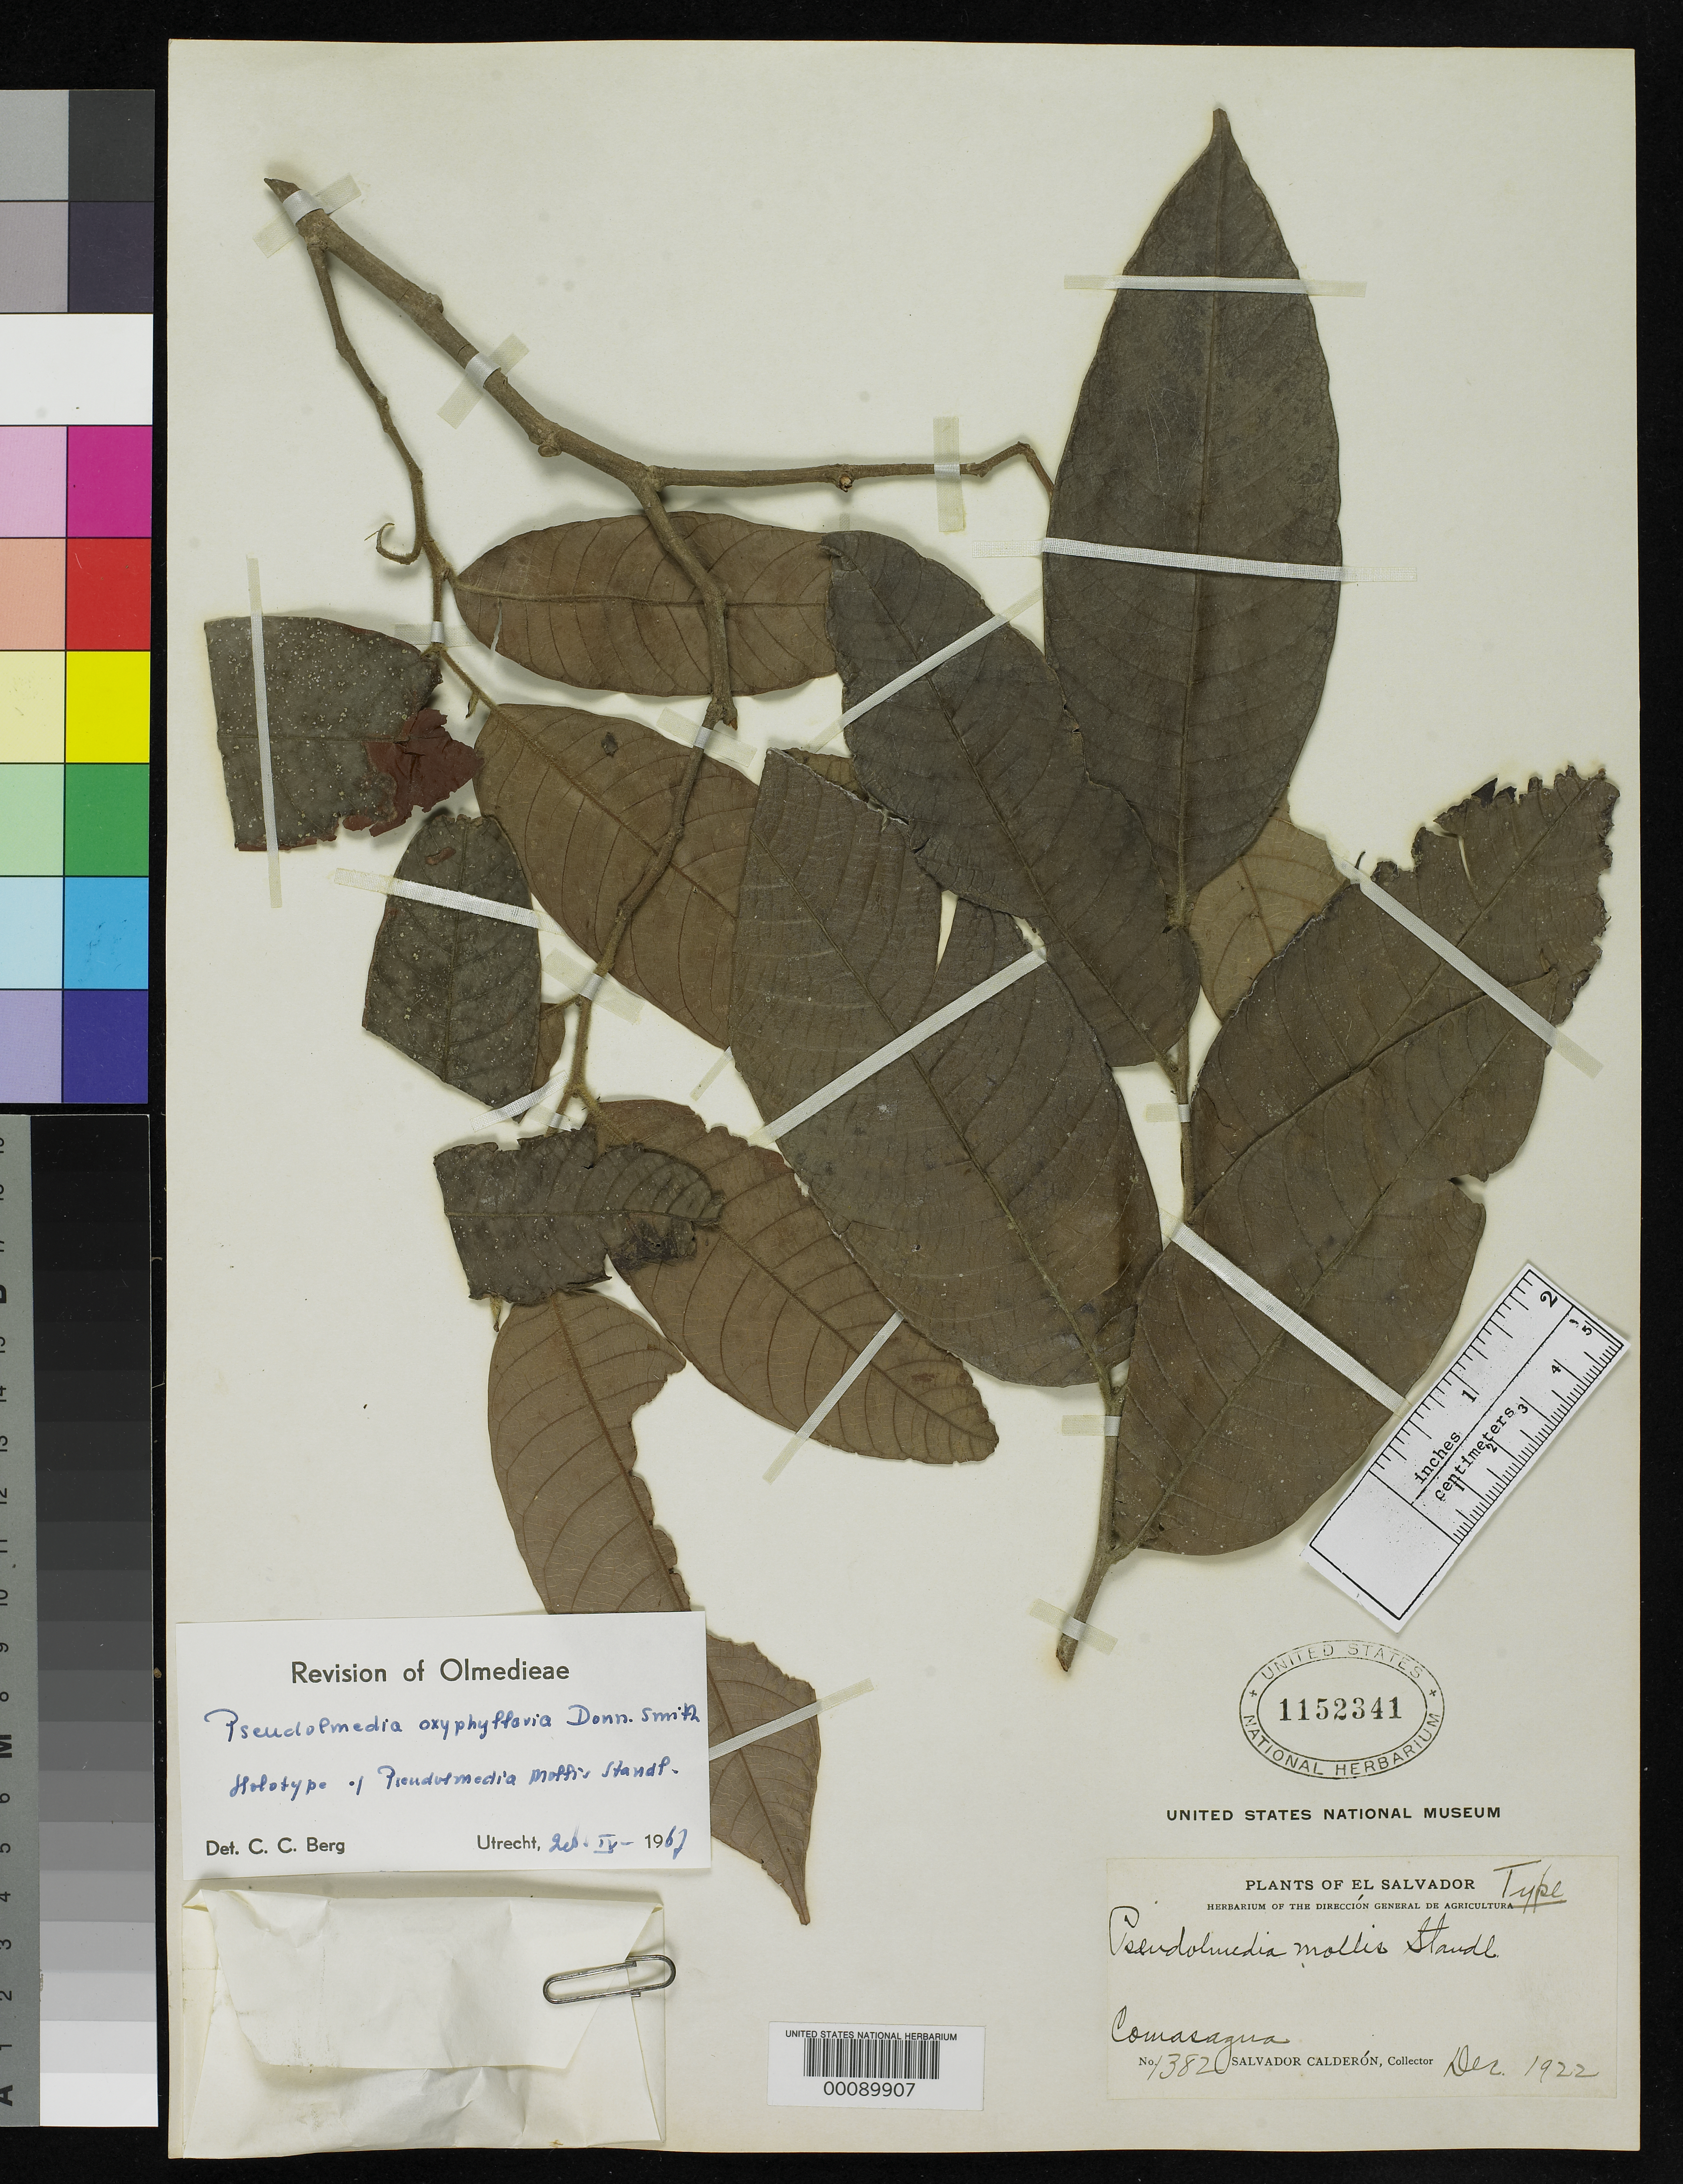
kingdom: Plantae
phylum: Tracheophyta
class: Magnoliopsida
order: Rosales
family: Moraceae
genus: Pseudolmedia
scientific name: Pseudolmedia mollis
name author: Standl.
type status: Holotype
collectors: S. Calderón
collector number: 1382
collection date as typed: Dec 1922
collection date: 1922-12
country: El Salvador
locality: Comasagua.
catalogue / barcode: US 1152341